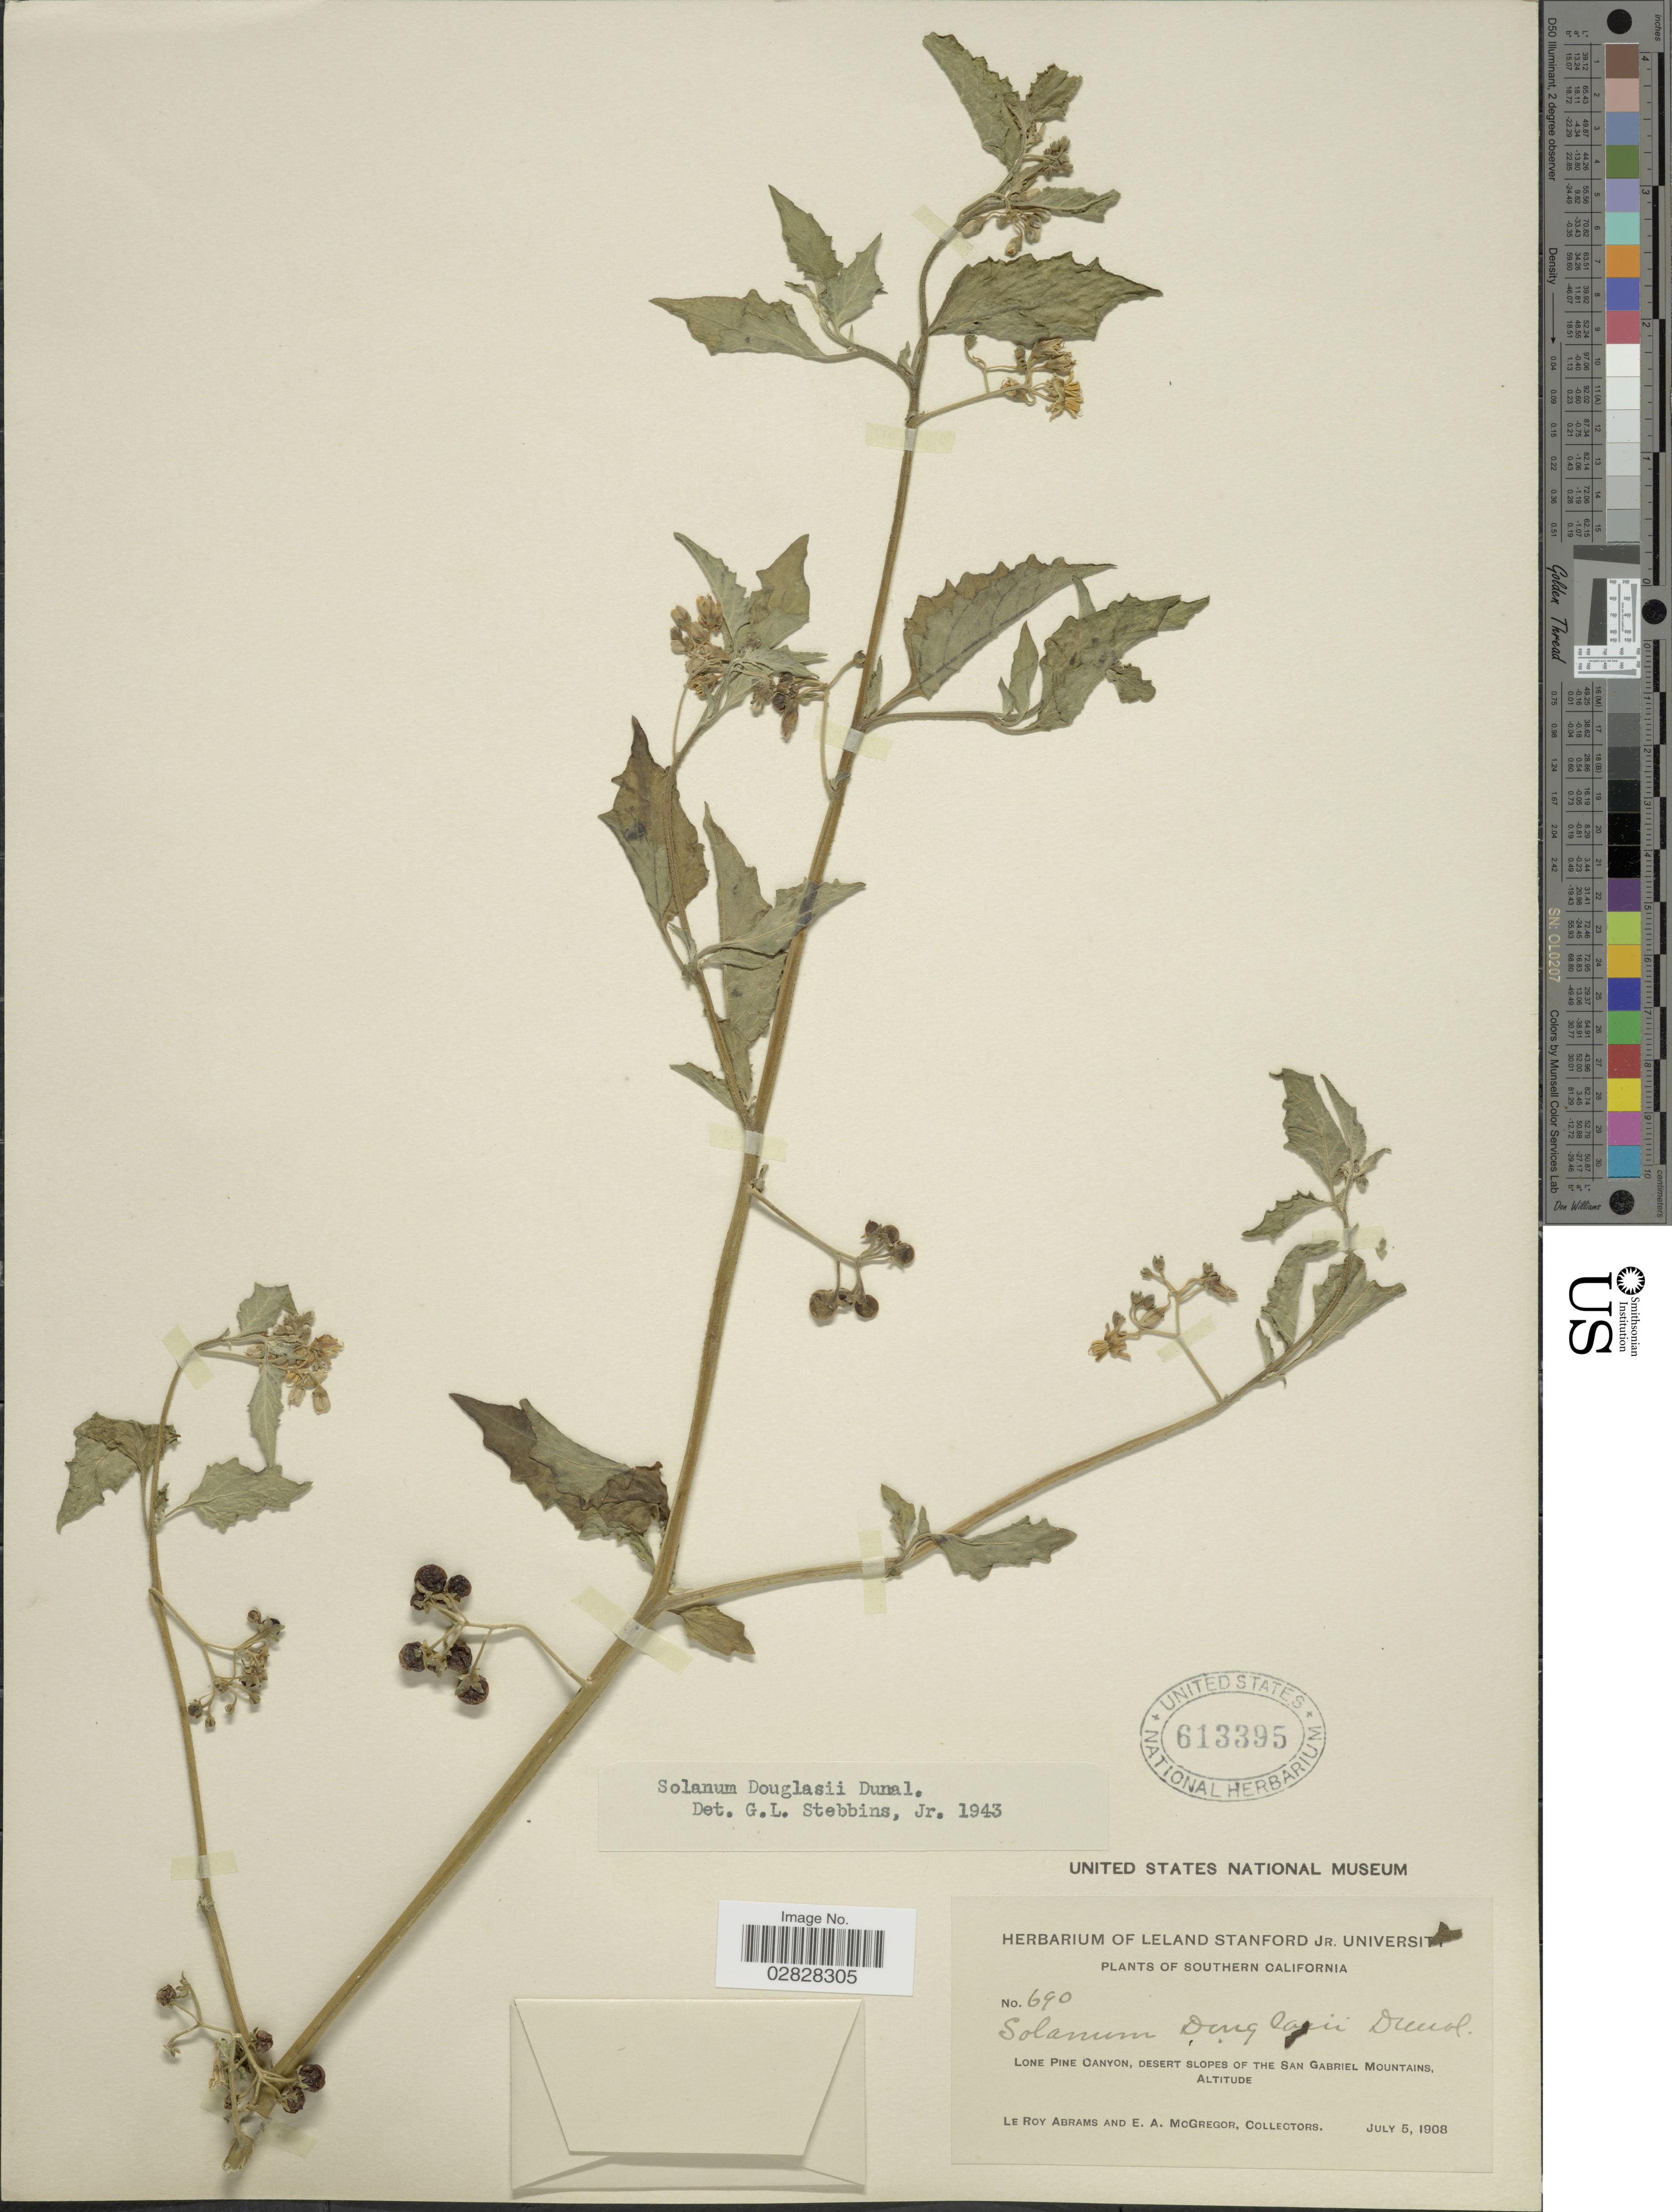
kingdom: Plantae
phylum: Tracheophyta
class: Magnoliopsida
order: Solanales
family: Solanaceae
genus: Solanum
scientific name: Solanum douglasii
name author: Dunal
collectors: L. Abrams & E. A. McGregor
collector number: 690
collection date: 1908-07-05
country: United States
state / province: California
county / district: Los Angeles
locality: Southern California. Lone Pine Canyon, desert slopes of the San Gabriel Mountains.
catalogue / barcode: US 613395